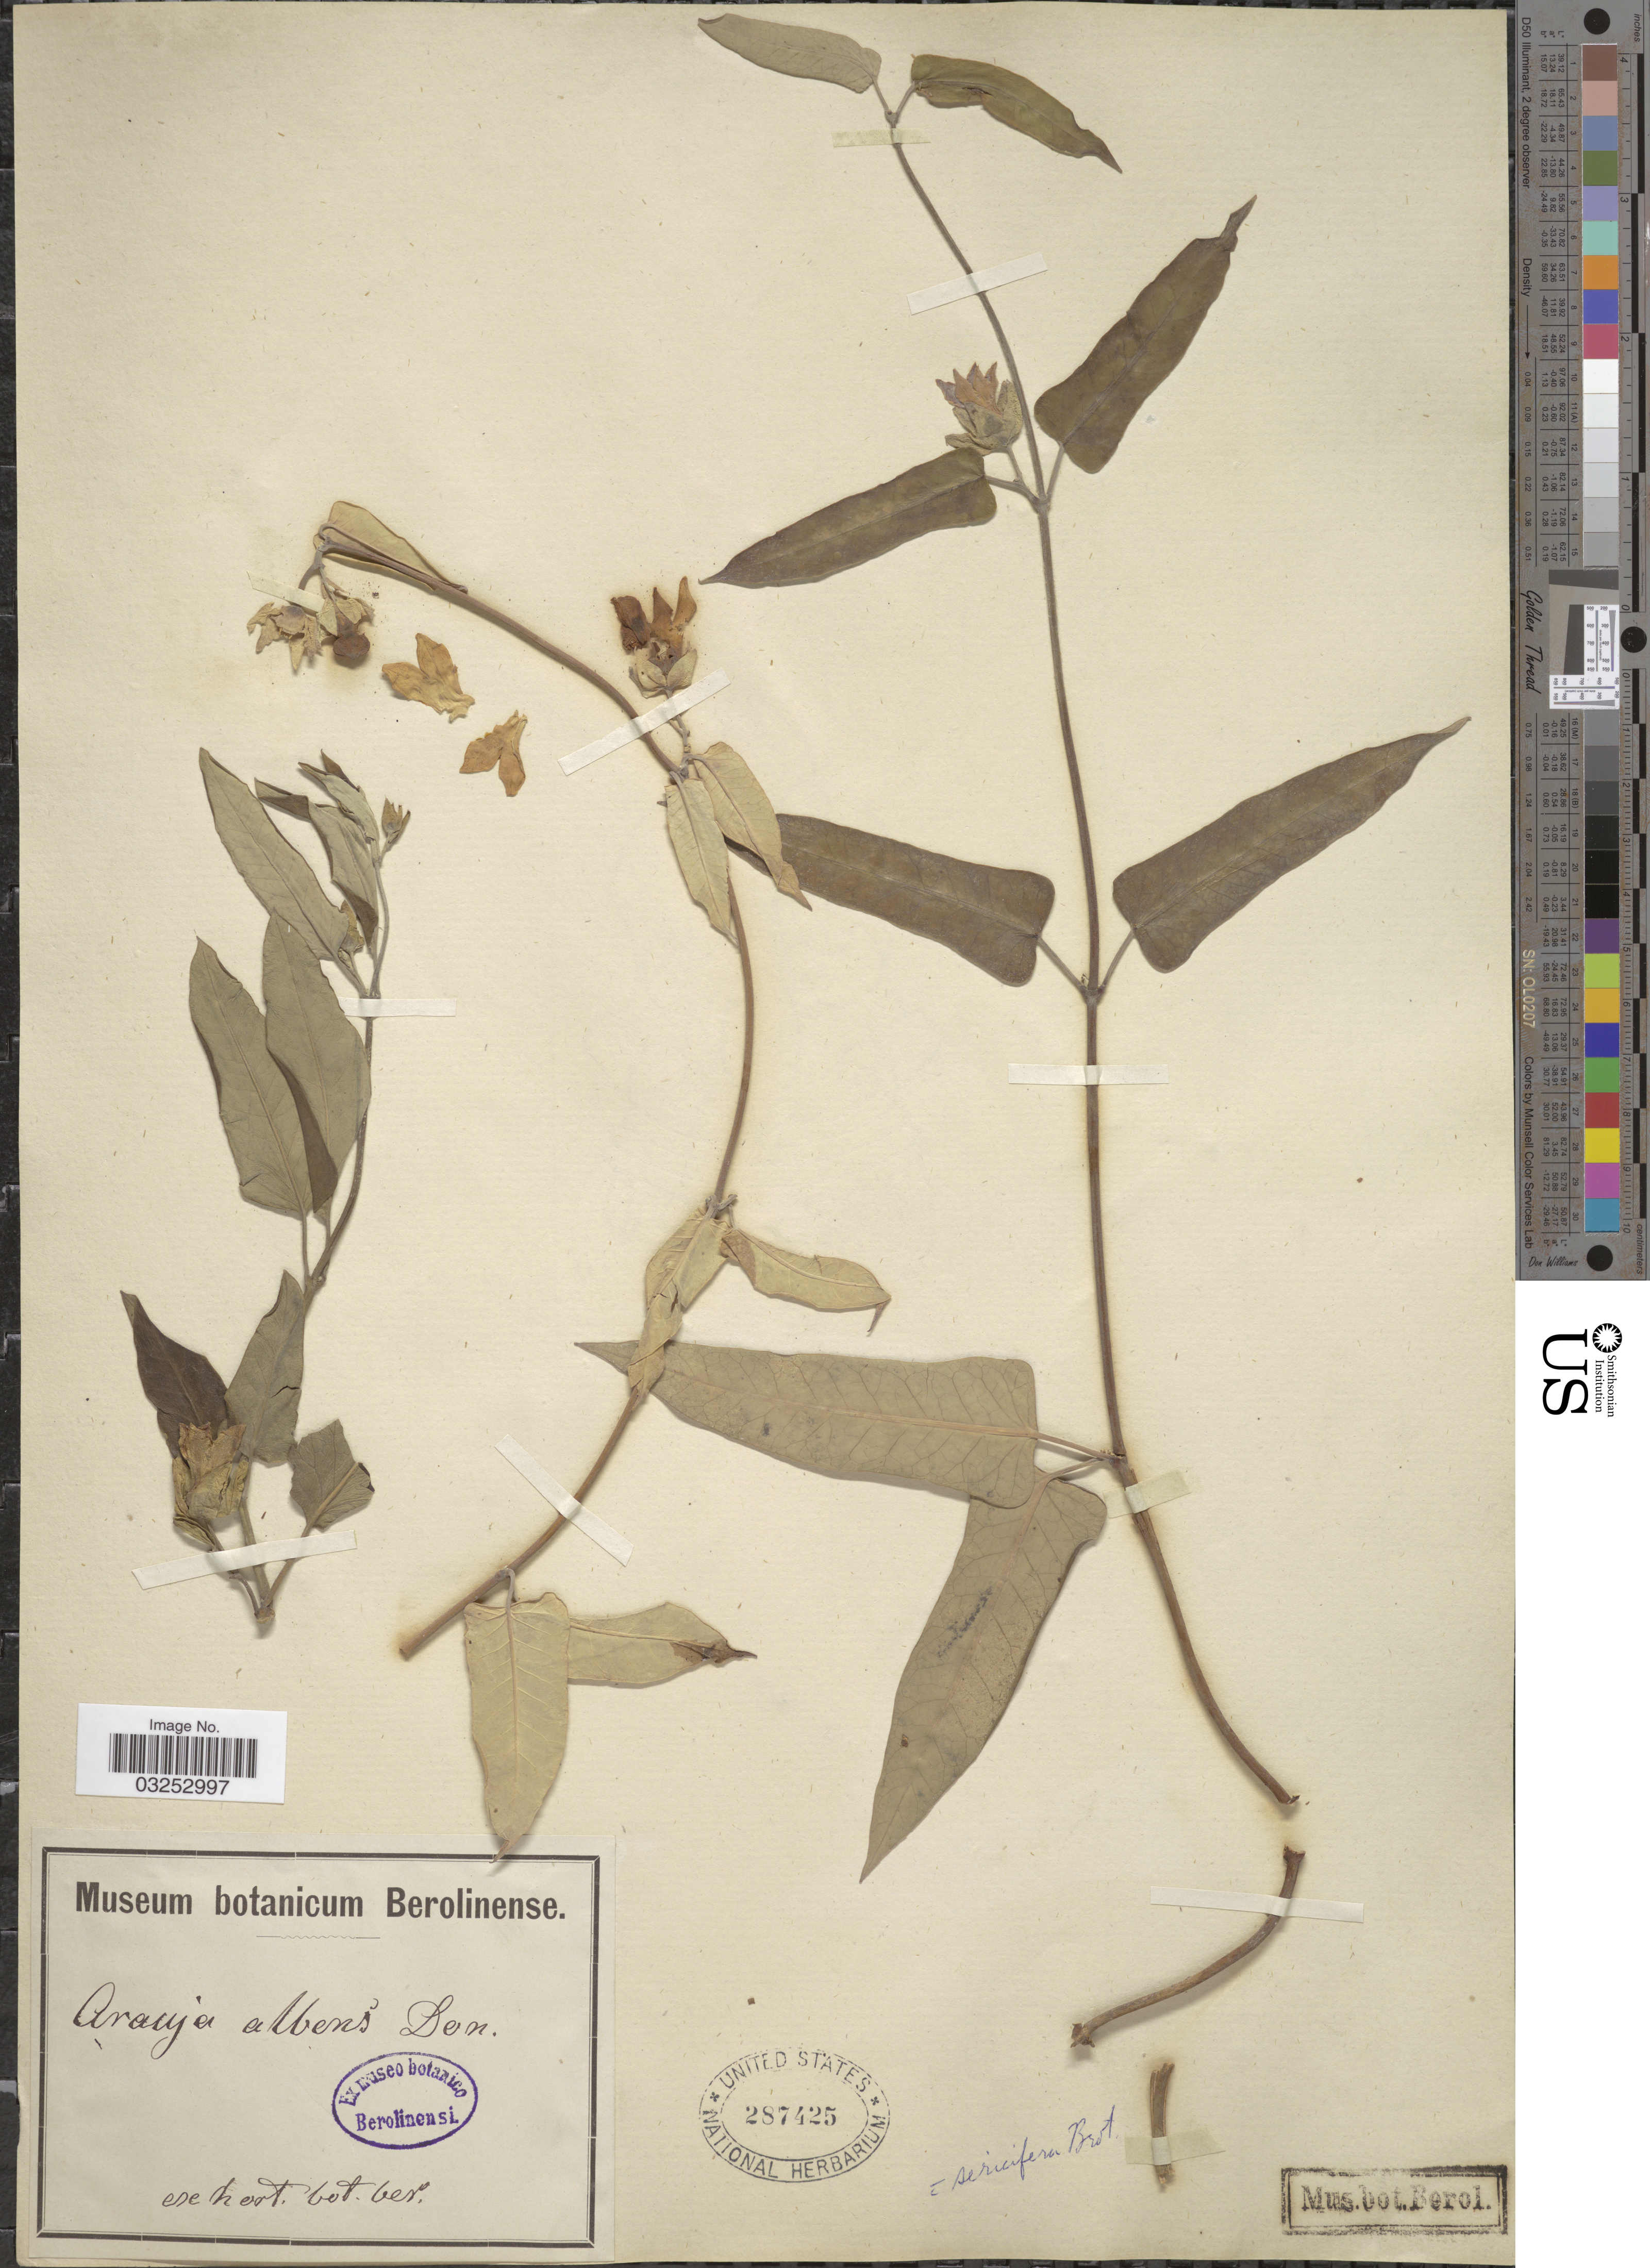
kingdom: Plantae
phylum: Tracheophyta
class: Magnoliopsida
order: Gentianales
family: Apocynaceae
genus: Araujia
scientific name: Araujia albens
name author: (Mart.) G. Don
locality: Ex hort. bot. ber.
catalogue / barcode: US 287425